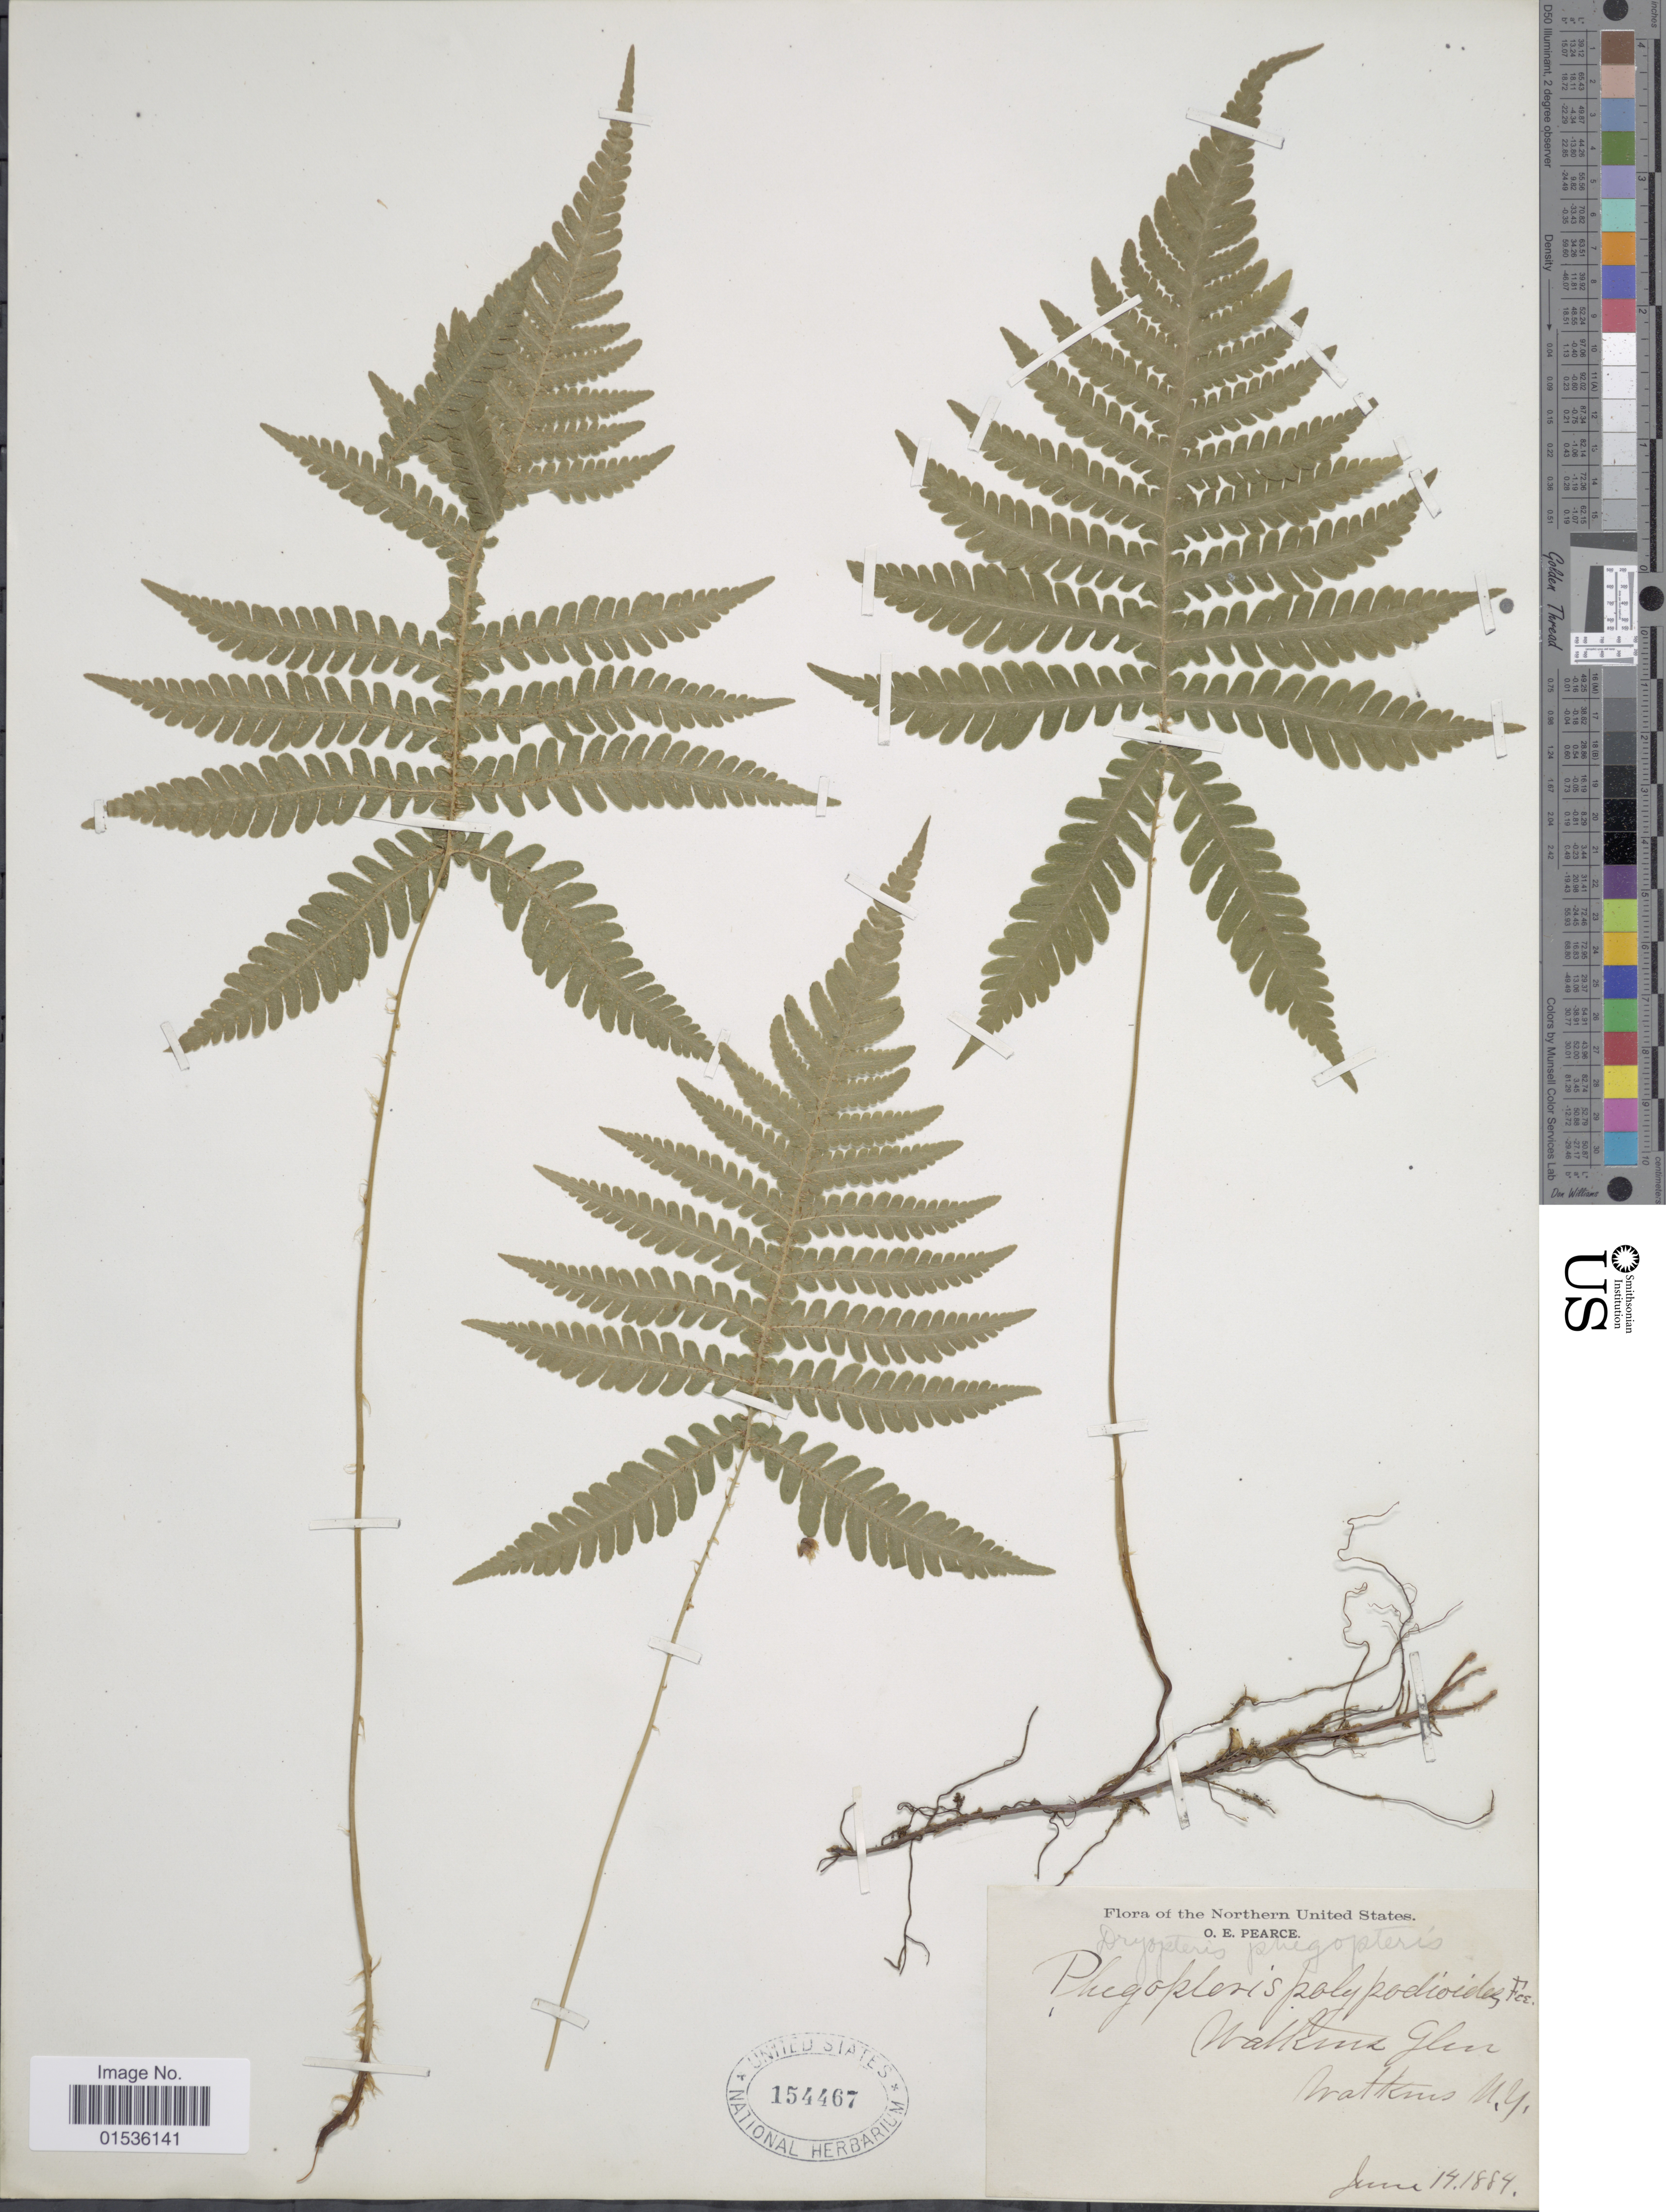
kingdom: Plantae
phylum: Tracheophyta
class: Polypodiopsida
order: Polypodiales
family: Thelypteridaceae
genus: Phegopteris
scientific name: Phegopteris connectilis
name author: (Michx.) Watt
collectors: O. E. Pearce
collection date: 1884-06-14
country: United States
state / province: New York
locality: Northern United States, Watkins Glen, Watkins, N.Y.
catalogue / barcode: US 154467